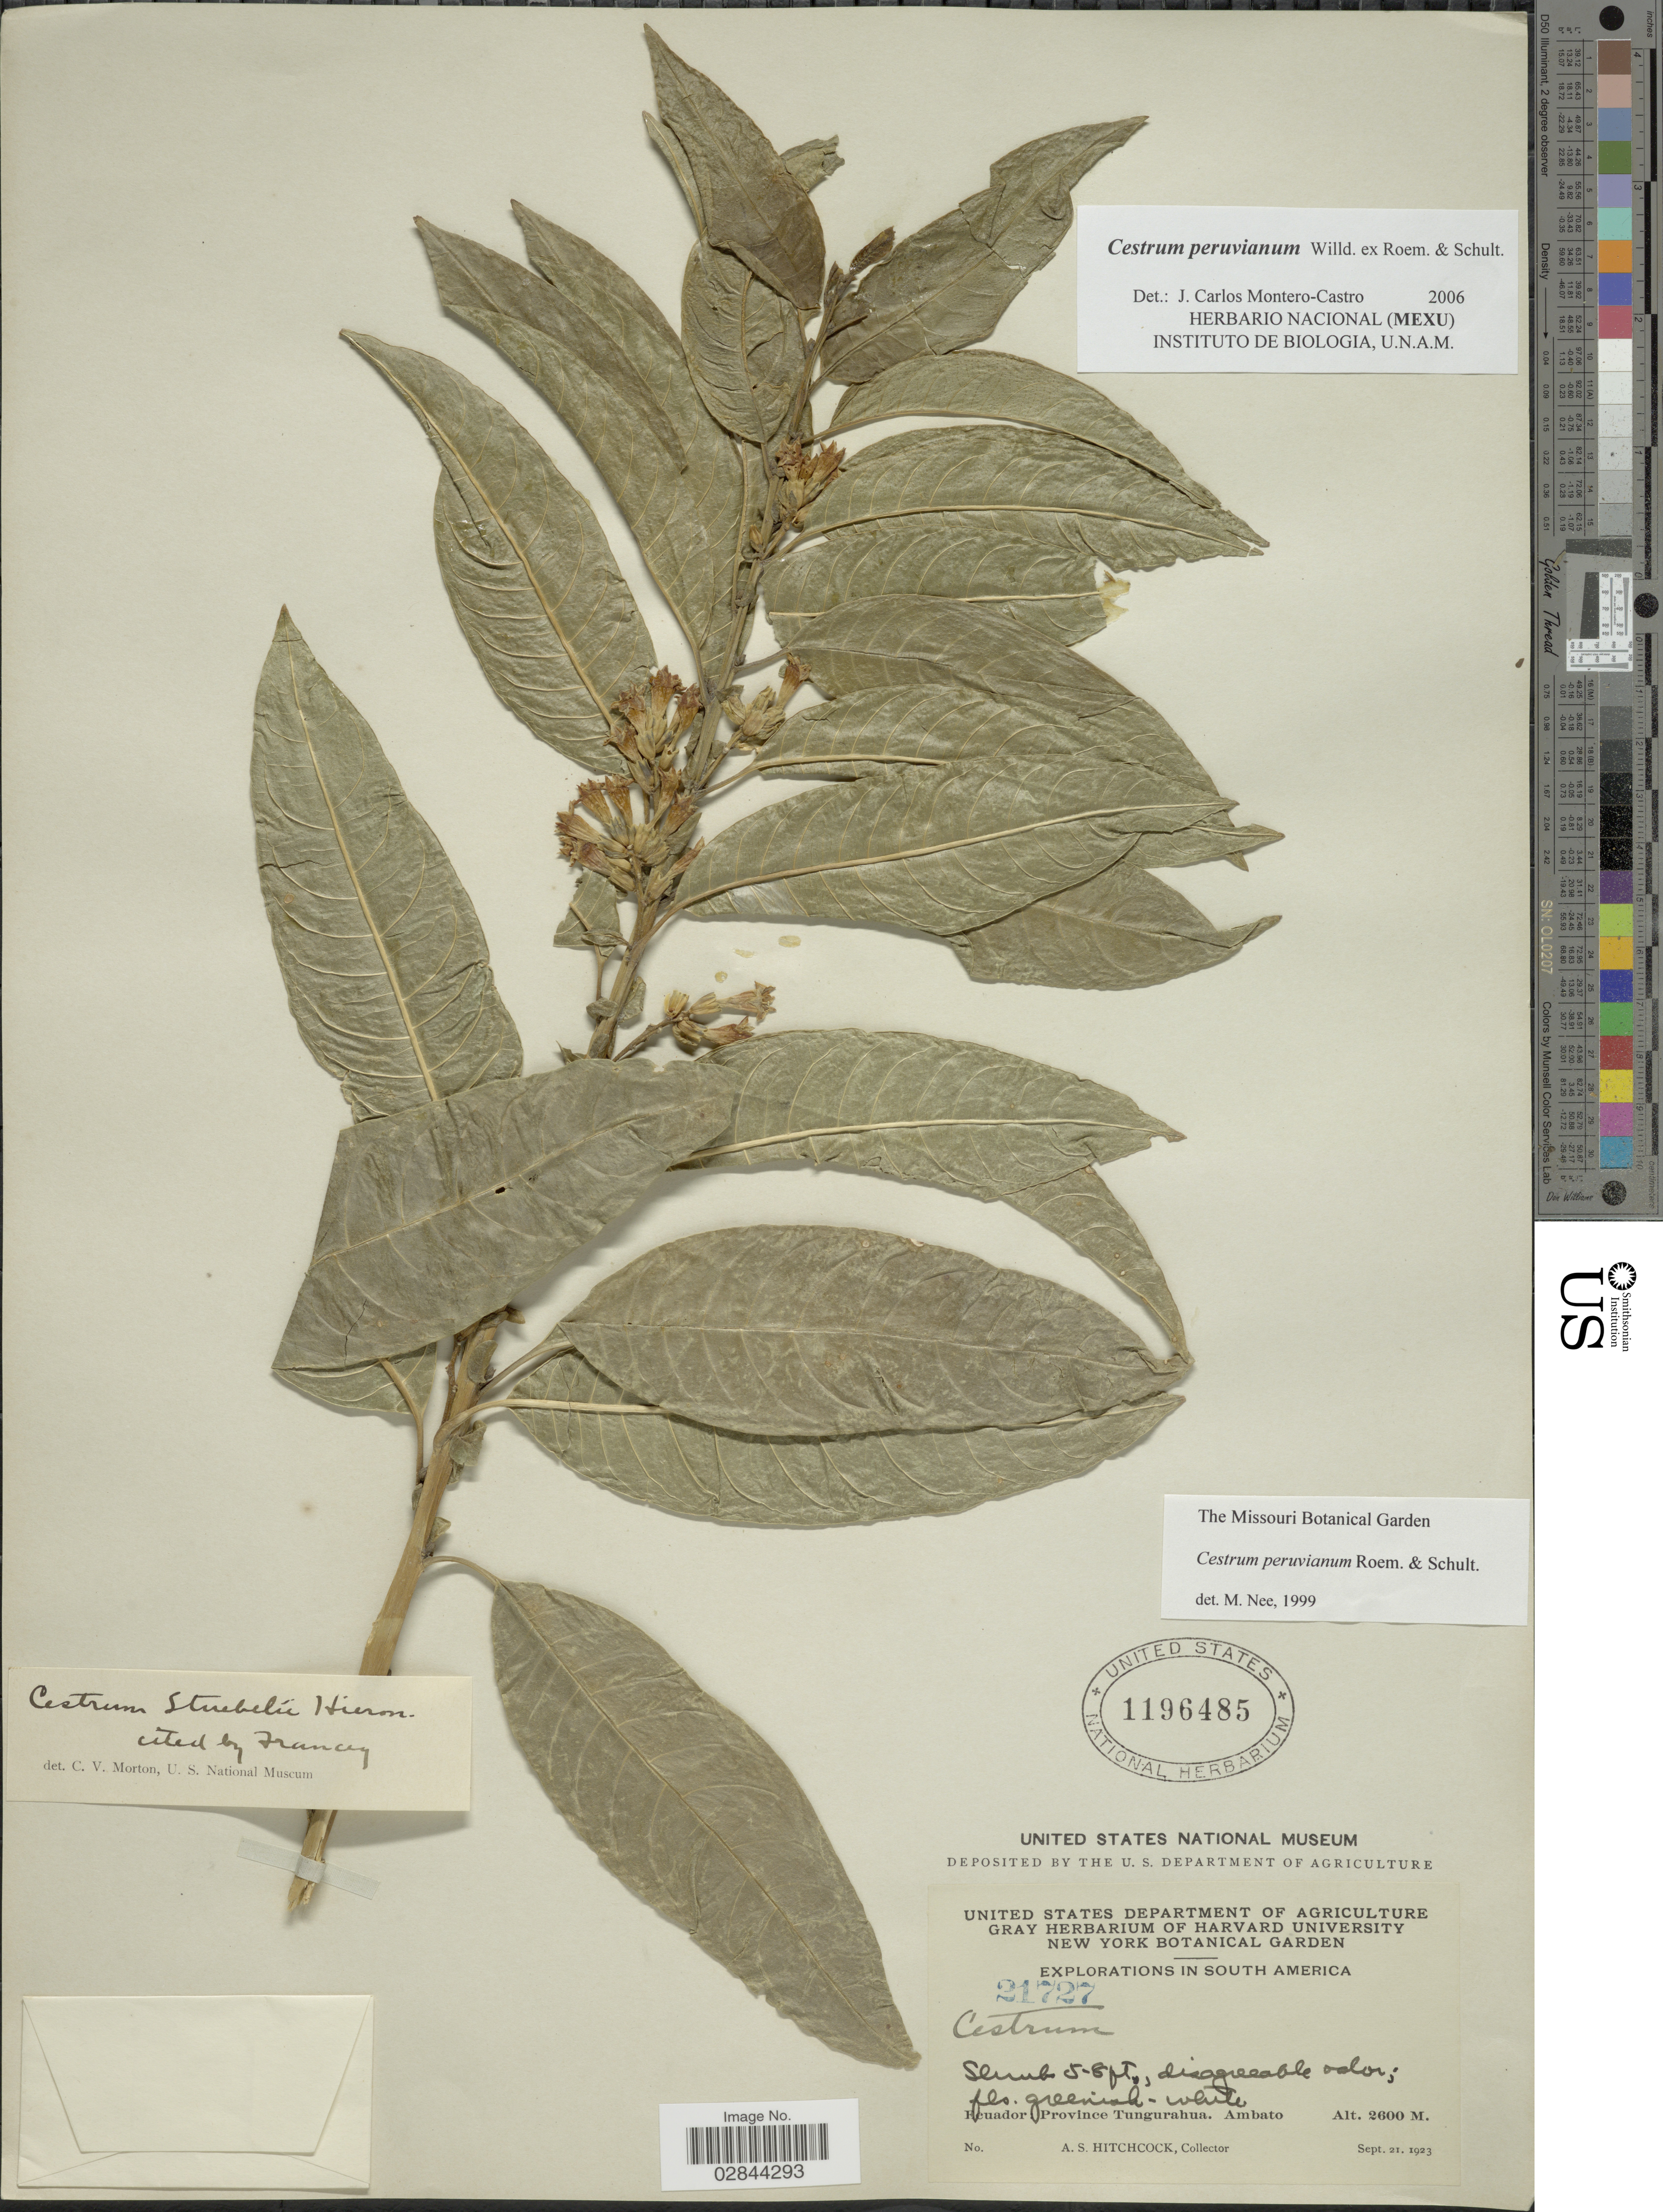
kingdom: Plantae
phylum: Tracheophyta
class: Magnoliopsida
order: Solanales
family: Solanaceae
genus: Cestrum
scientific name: Cestrum affine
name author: Kunth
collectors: A. S. Hitchcock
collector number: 21727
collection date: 1923-09-21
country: Ecuador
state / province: Tungurahua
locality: Ambato.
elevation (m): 2600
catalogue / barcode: US 1196485